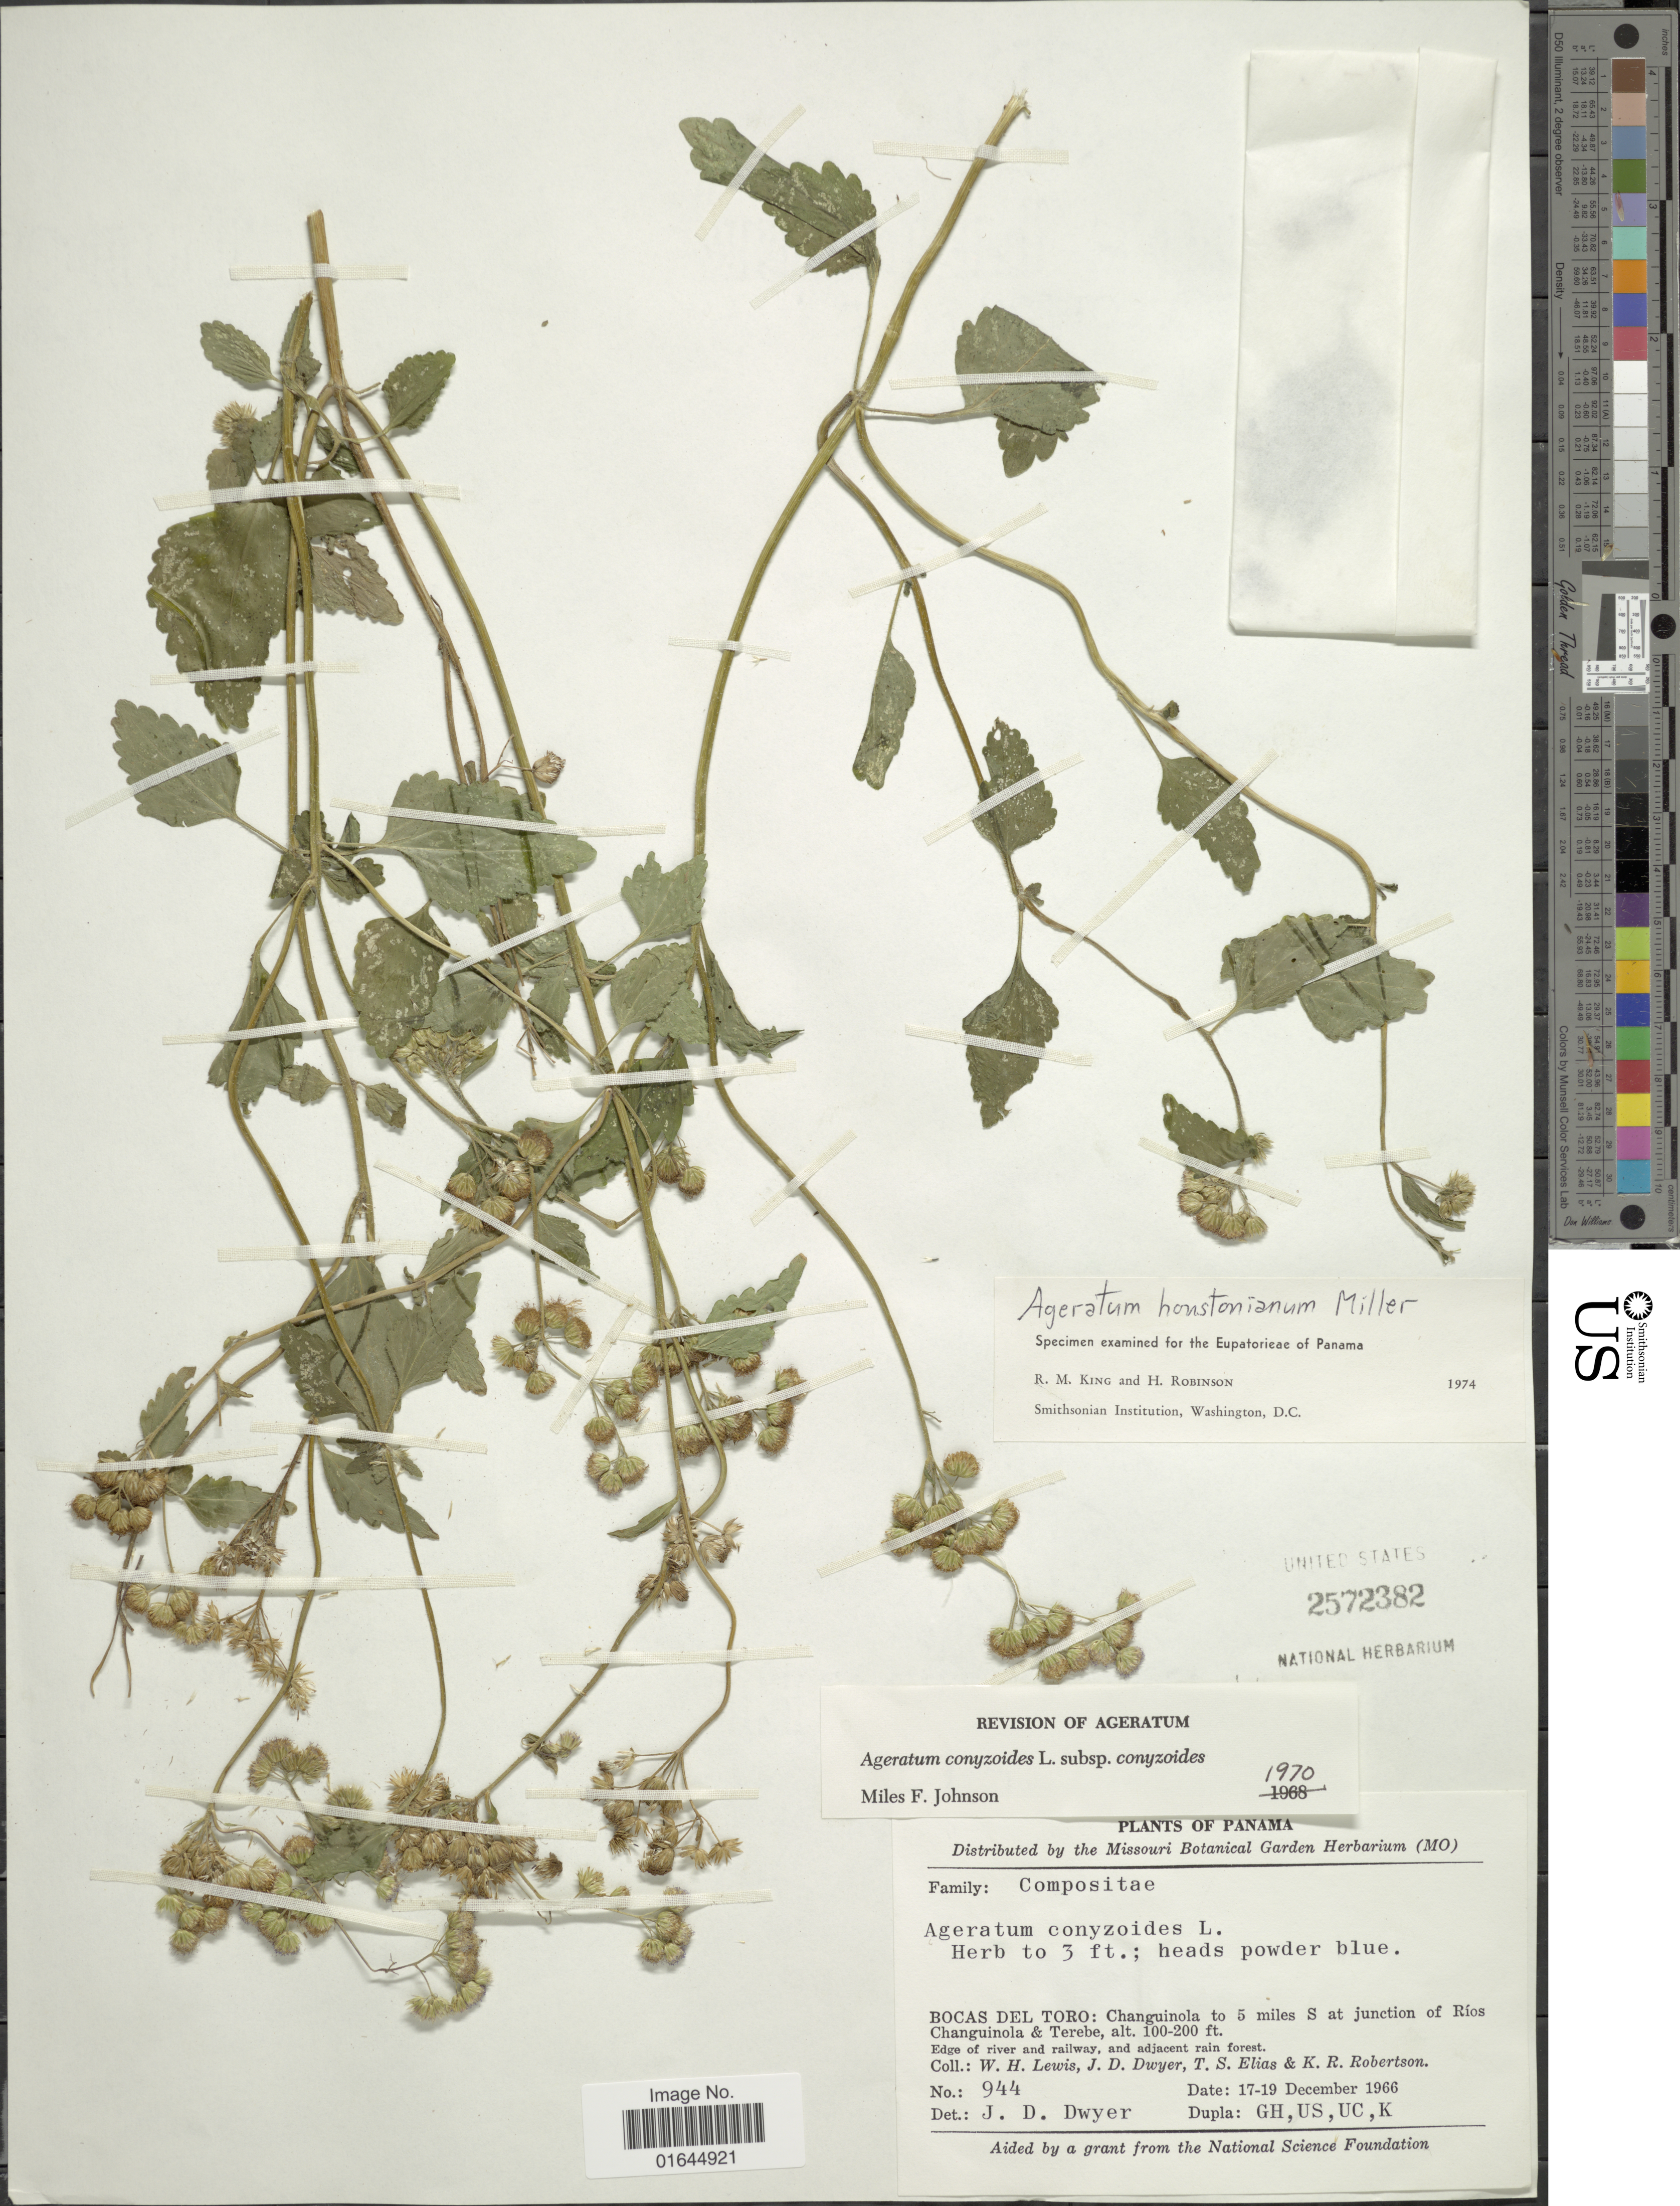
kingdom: Plantae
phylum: Tracheophyta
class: Magnoliopsida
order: Asterales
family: Asteraceae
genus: Ageratum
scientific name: Ageratum houstonianum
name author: Mill.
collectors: W. H. Lewis, J. D. Dwyer, T. S. Elias & K. Robertson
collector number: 944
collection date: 1966-12-17/1966-12-19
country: Panama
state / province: Bocas del Toro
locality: Changuinola to 5 miles S at junction of Ríos Changuinola & Terebe, edge of river and railway, and adjacent rain forest.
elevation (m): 30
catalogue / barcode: US 2572382